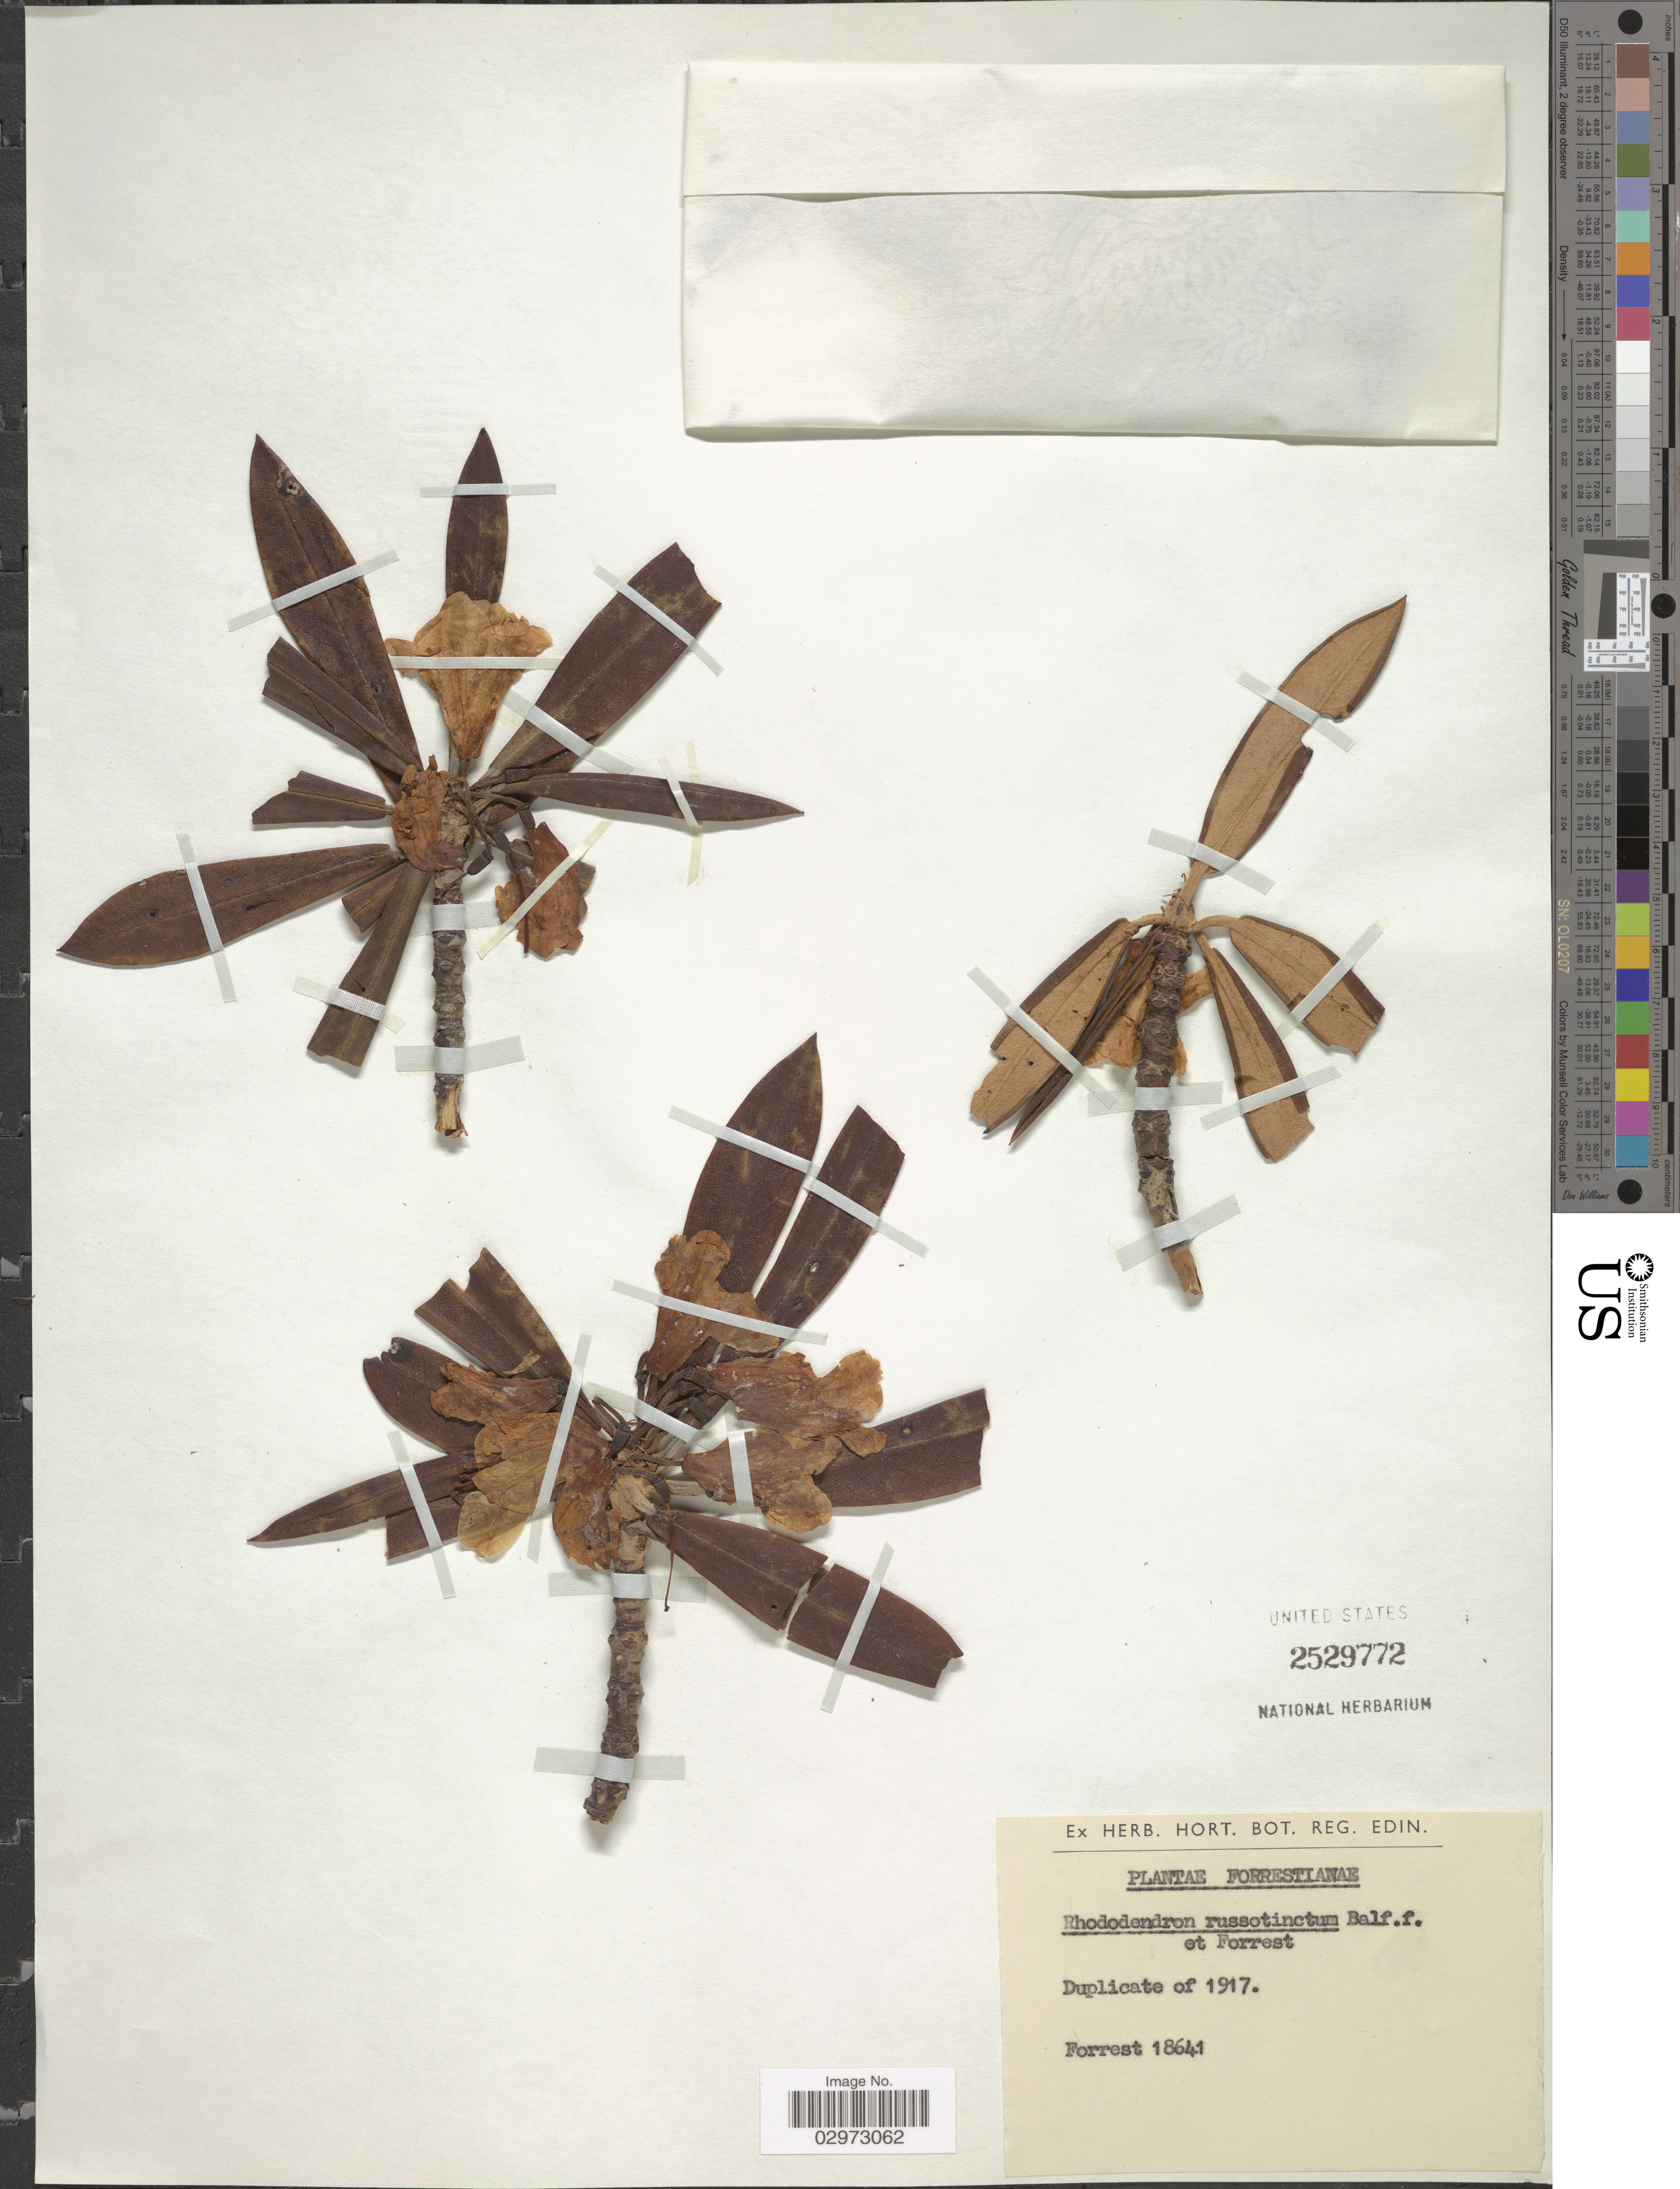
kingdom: Plantae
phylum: Tracheophyta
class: Magnoliopsida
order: Ericales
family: Ericaceae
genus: Rhododendron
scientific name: Rhododendron russotinctum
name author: Balf. f. & Forrest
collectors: -. Forrest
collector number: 18641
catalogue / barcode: US 2529772